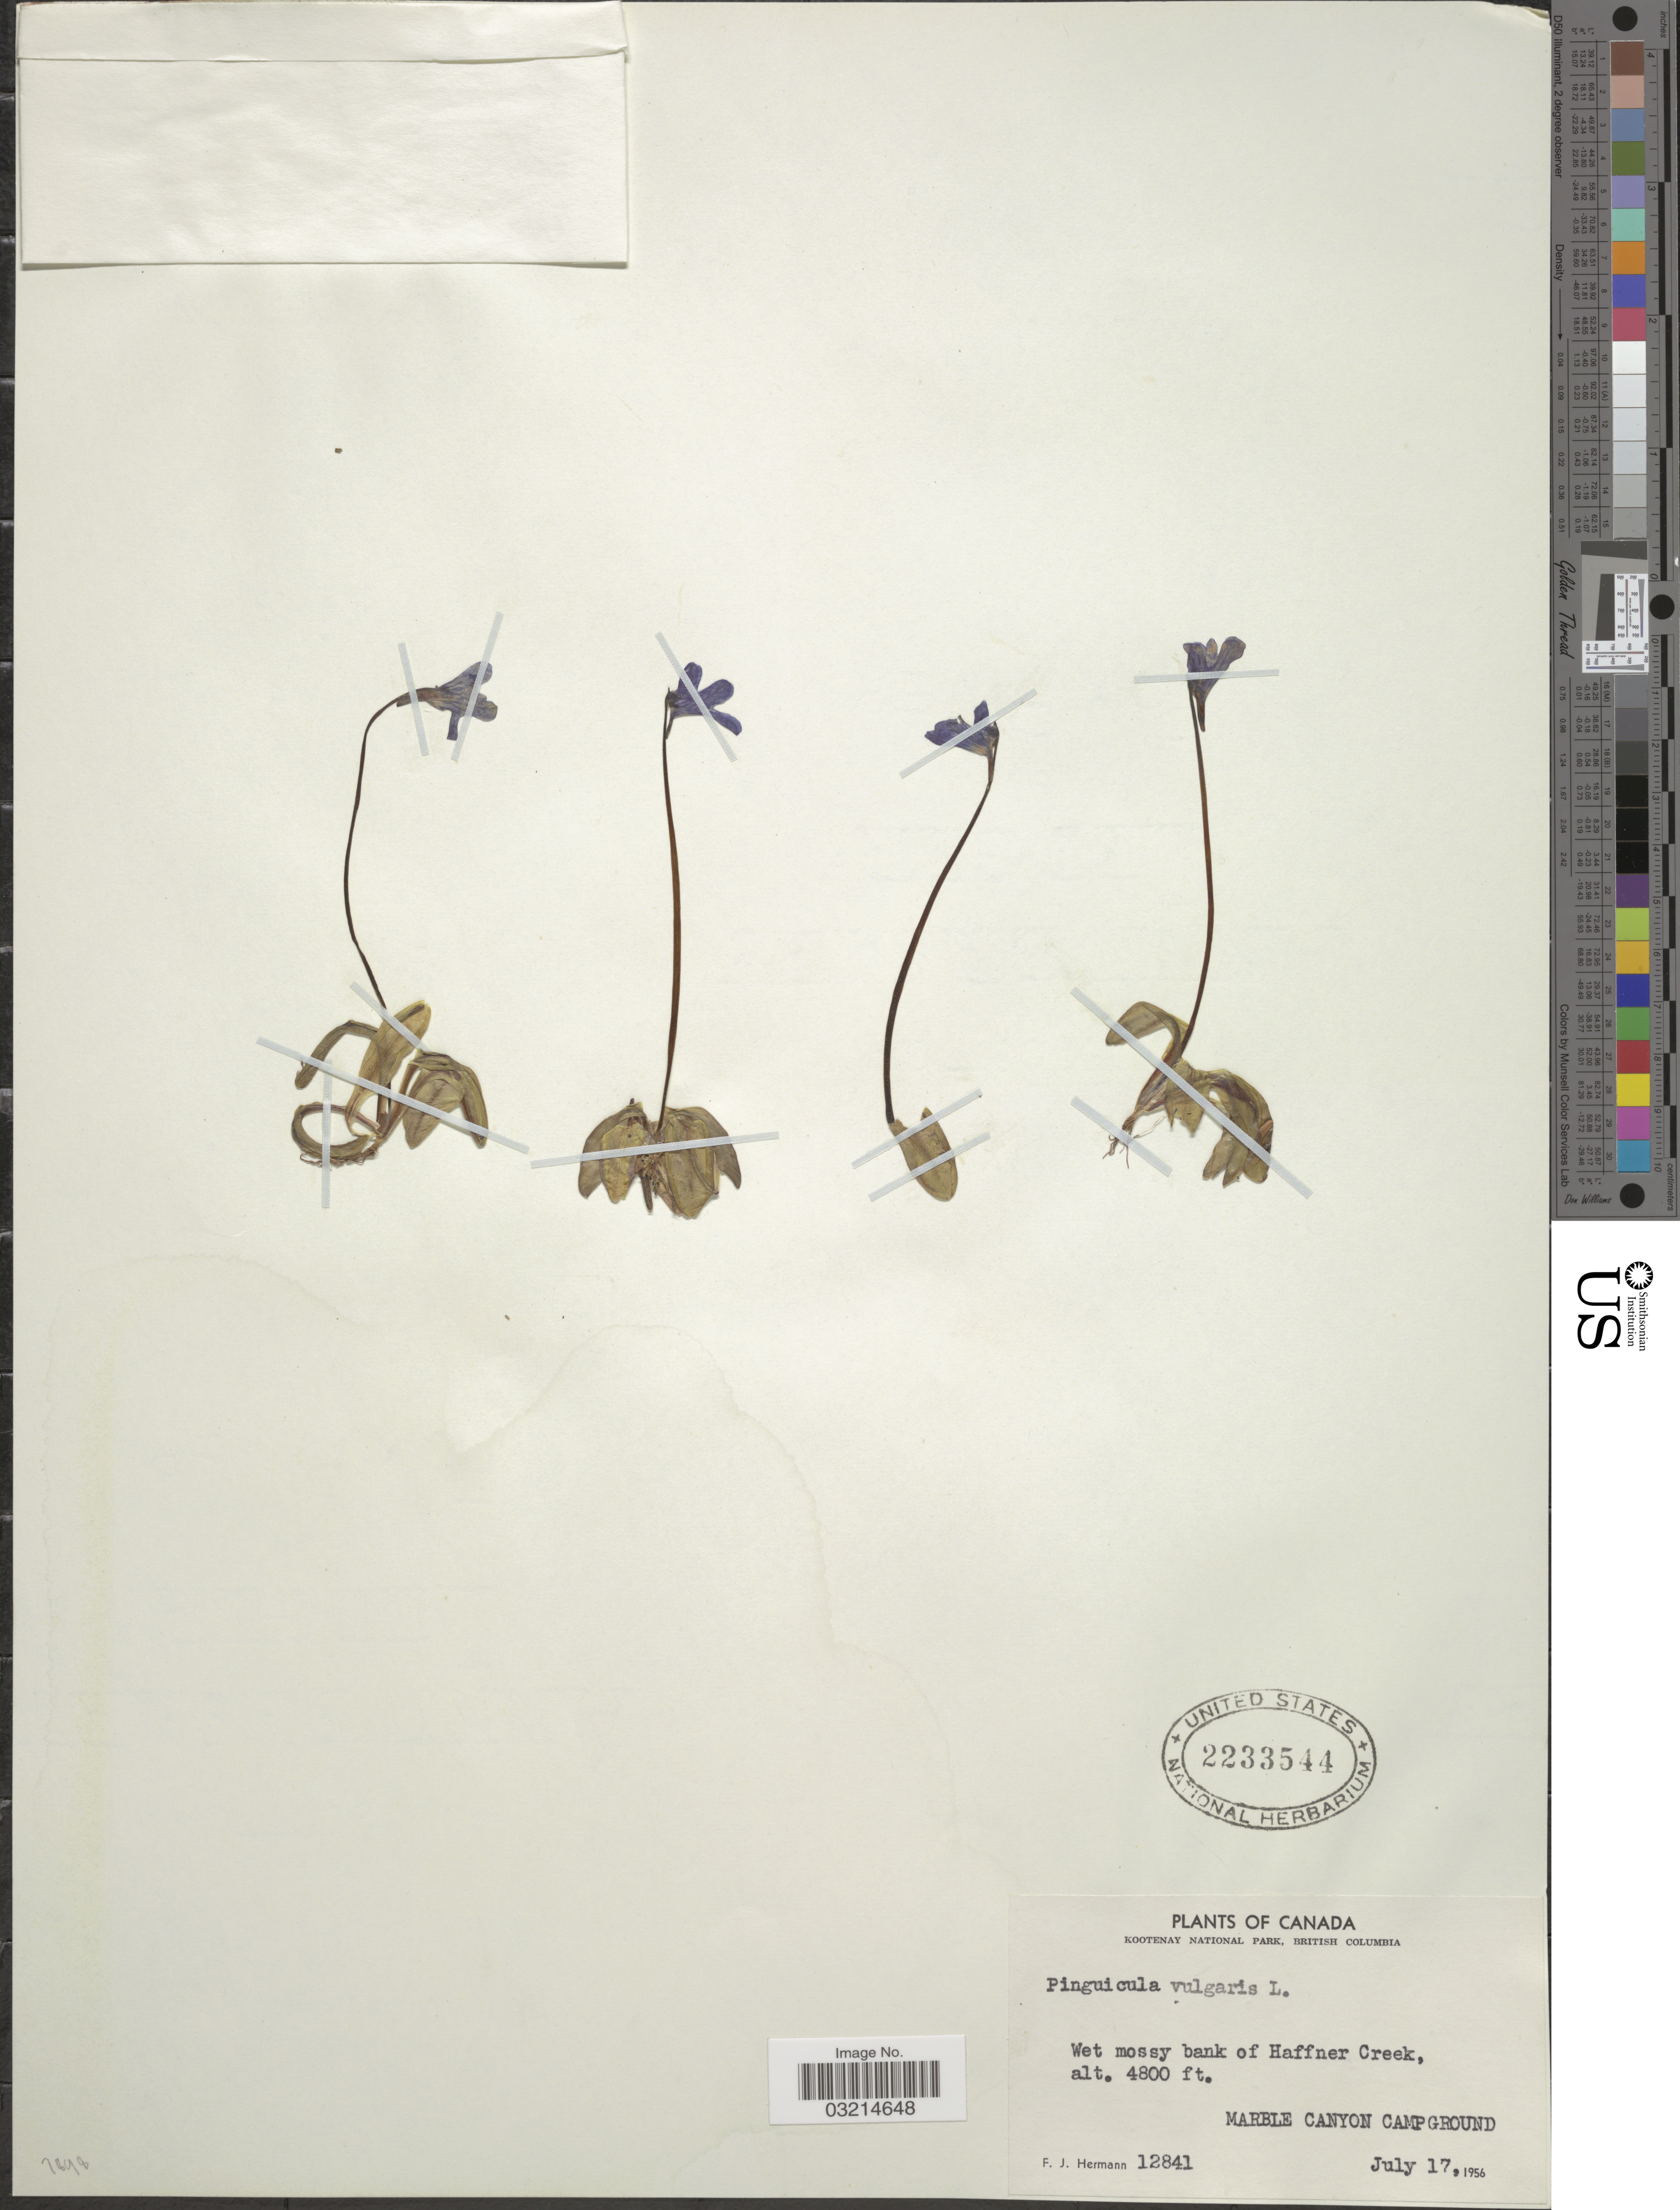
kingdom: Plantae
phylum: Tracheophyta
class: Magnoliopsida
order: Lamiales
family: Lentibulariaceae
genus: Pinguicula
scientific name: Pinguicula vulgaris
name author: L.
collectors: F. J. Hermann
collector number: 12841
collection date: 1956-07-17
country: Canada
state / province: British Columbia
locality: Kootenay National Park, Wet mossy bank of Haffner Creek, Marble Canyon Campground.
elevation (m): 1463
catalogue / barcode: US 2233544